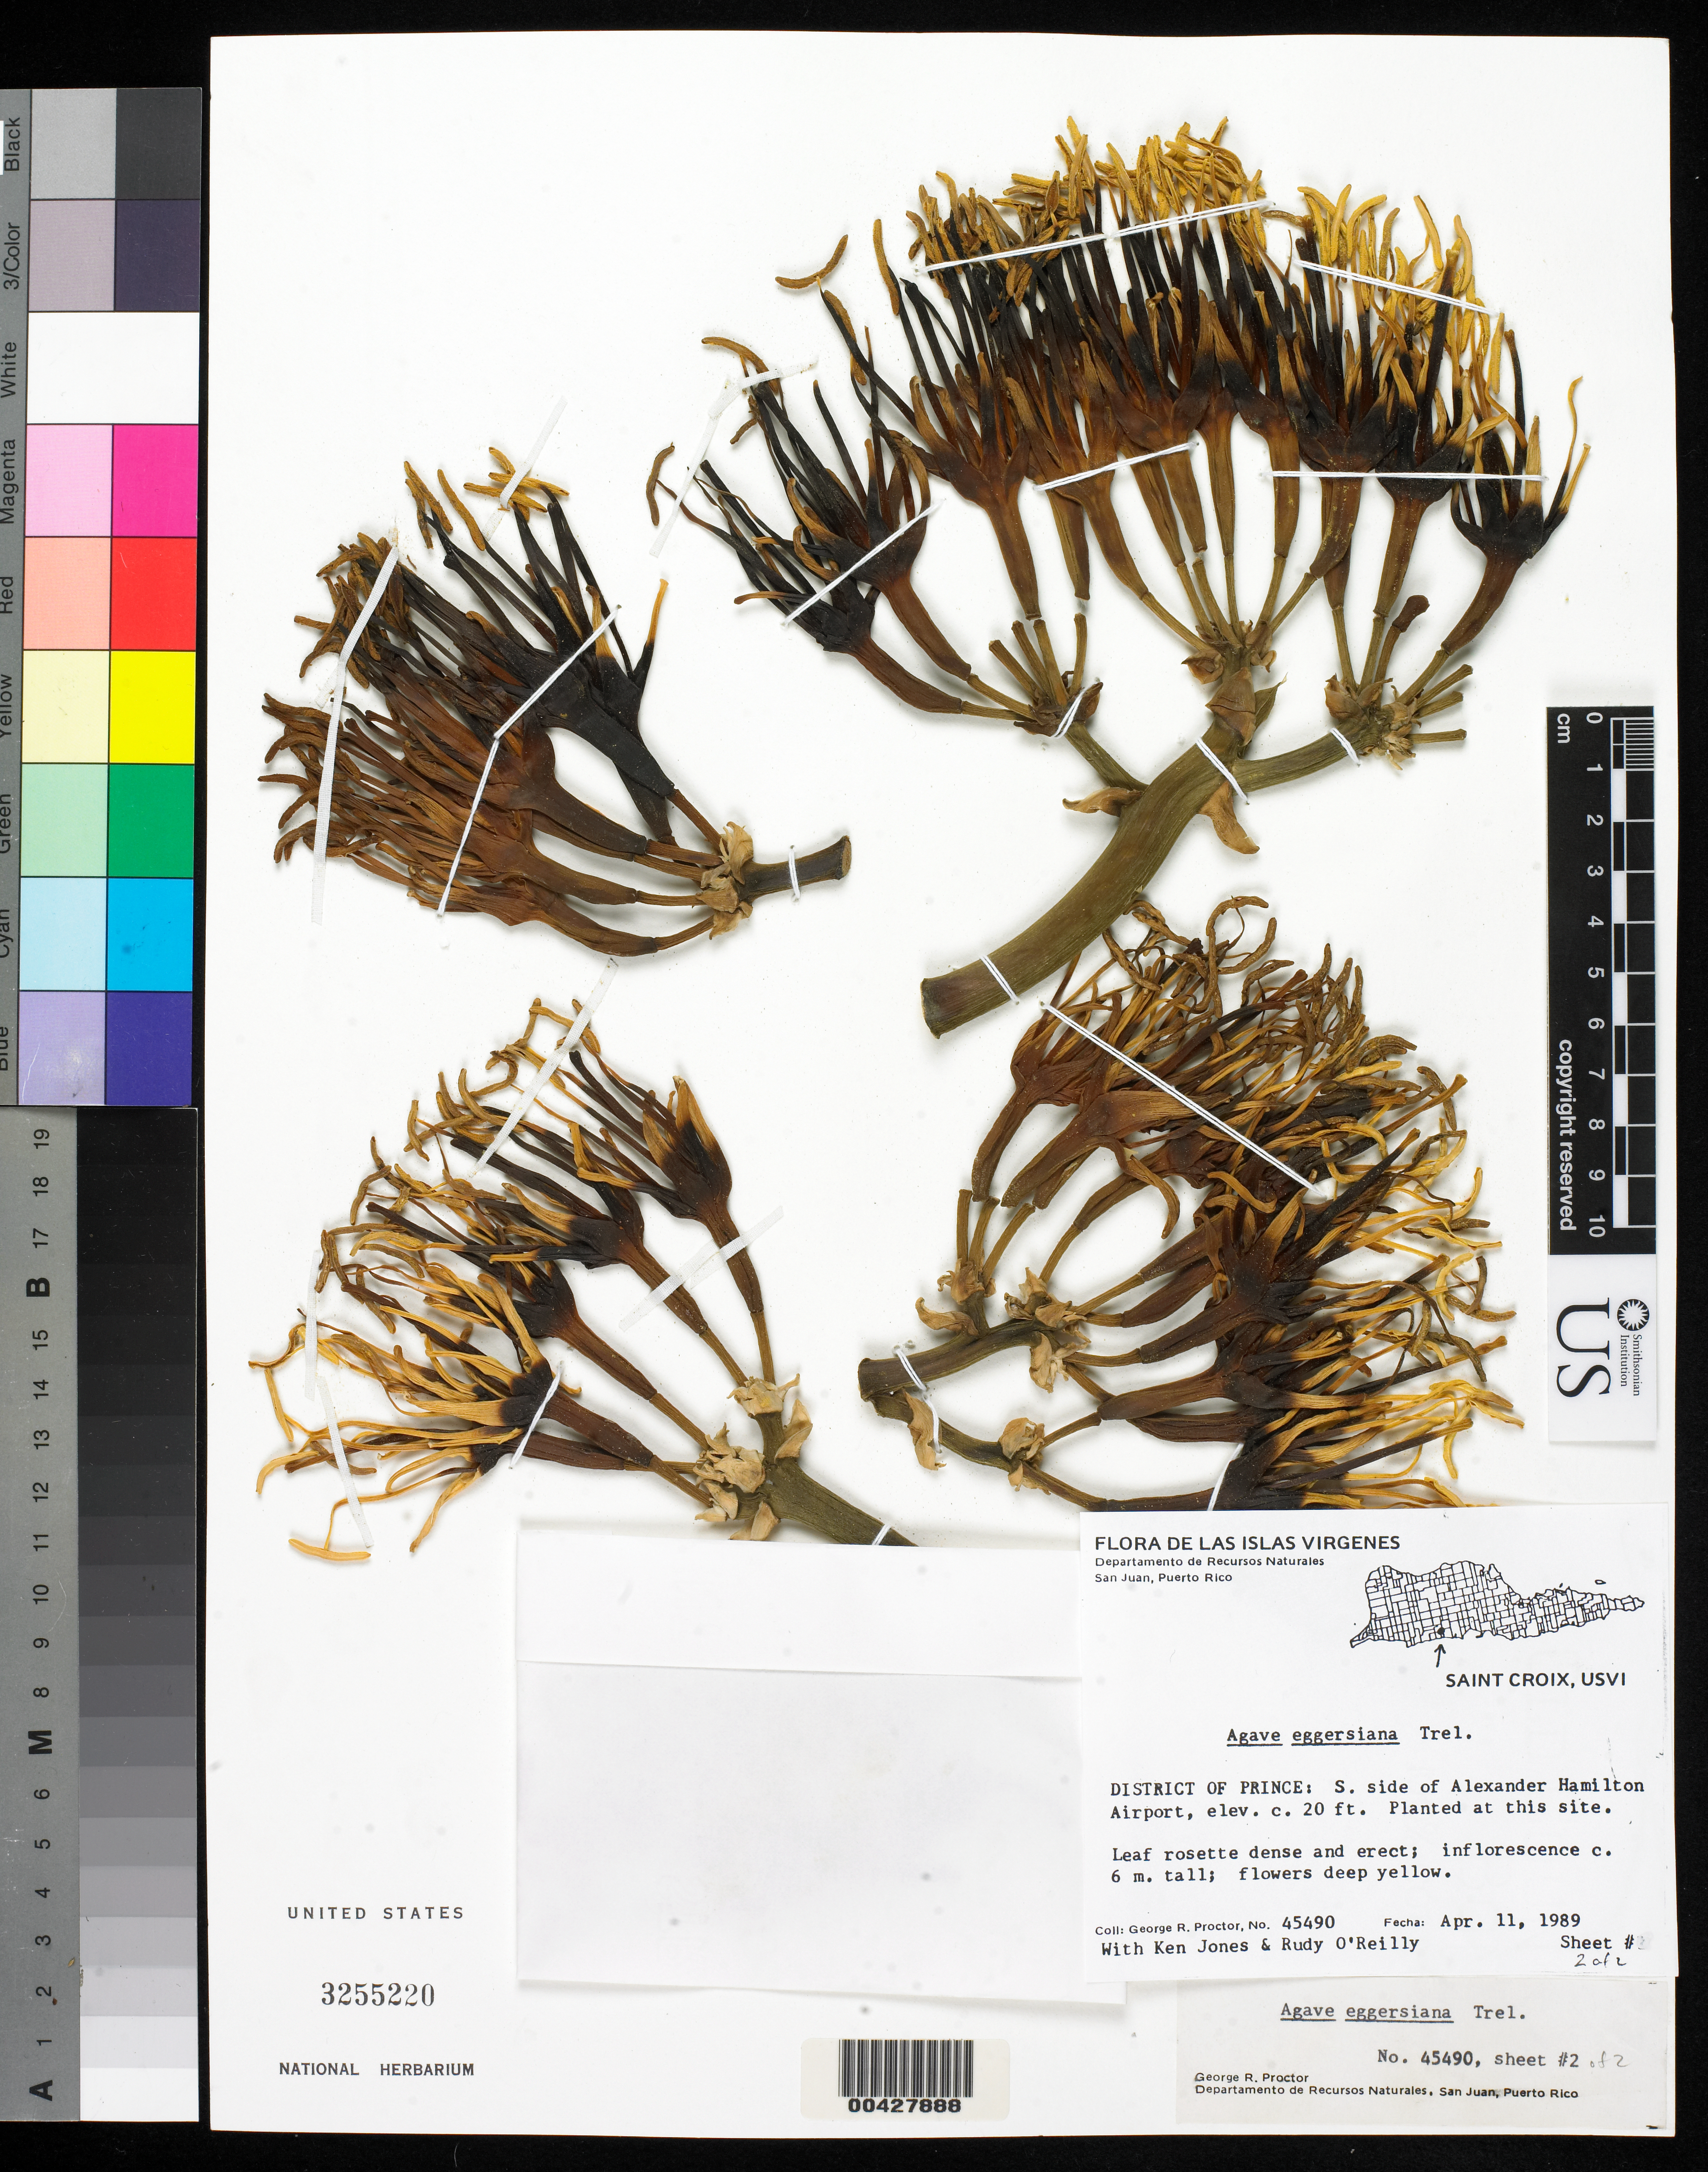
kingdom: Plantae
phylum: Tracheophyta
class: Liliopsida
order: Asparagales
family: Asparagaceae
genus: Agave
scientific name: Agave eggersiana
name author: Trel.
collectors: G. R. Proctor, K. Jones & R. O'reilly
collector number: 45490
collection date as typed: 11 Apr 1989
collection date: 1989-04-11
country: U.S. Virgin Islands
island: St. Croix Island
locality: Prince, s of alexander hamilton airport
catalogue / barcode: US 3255220-2